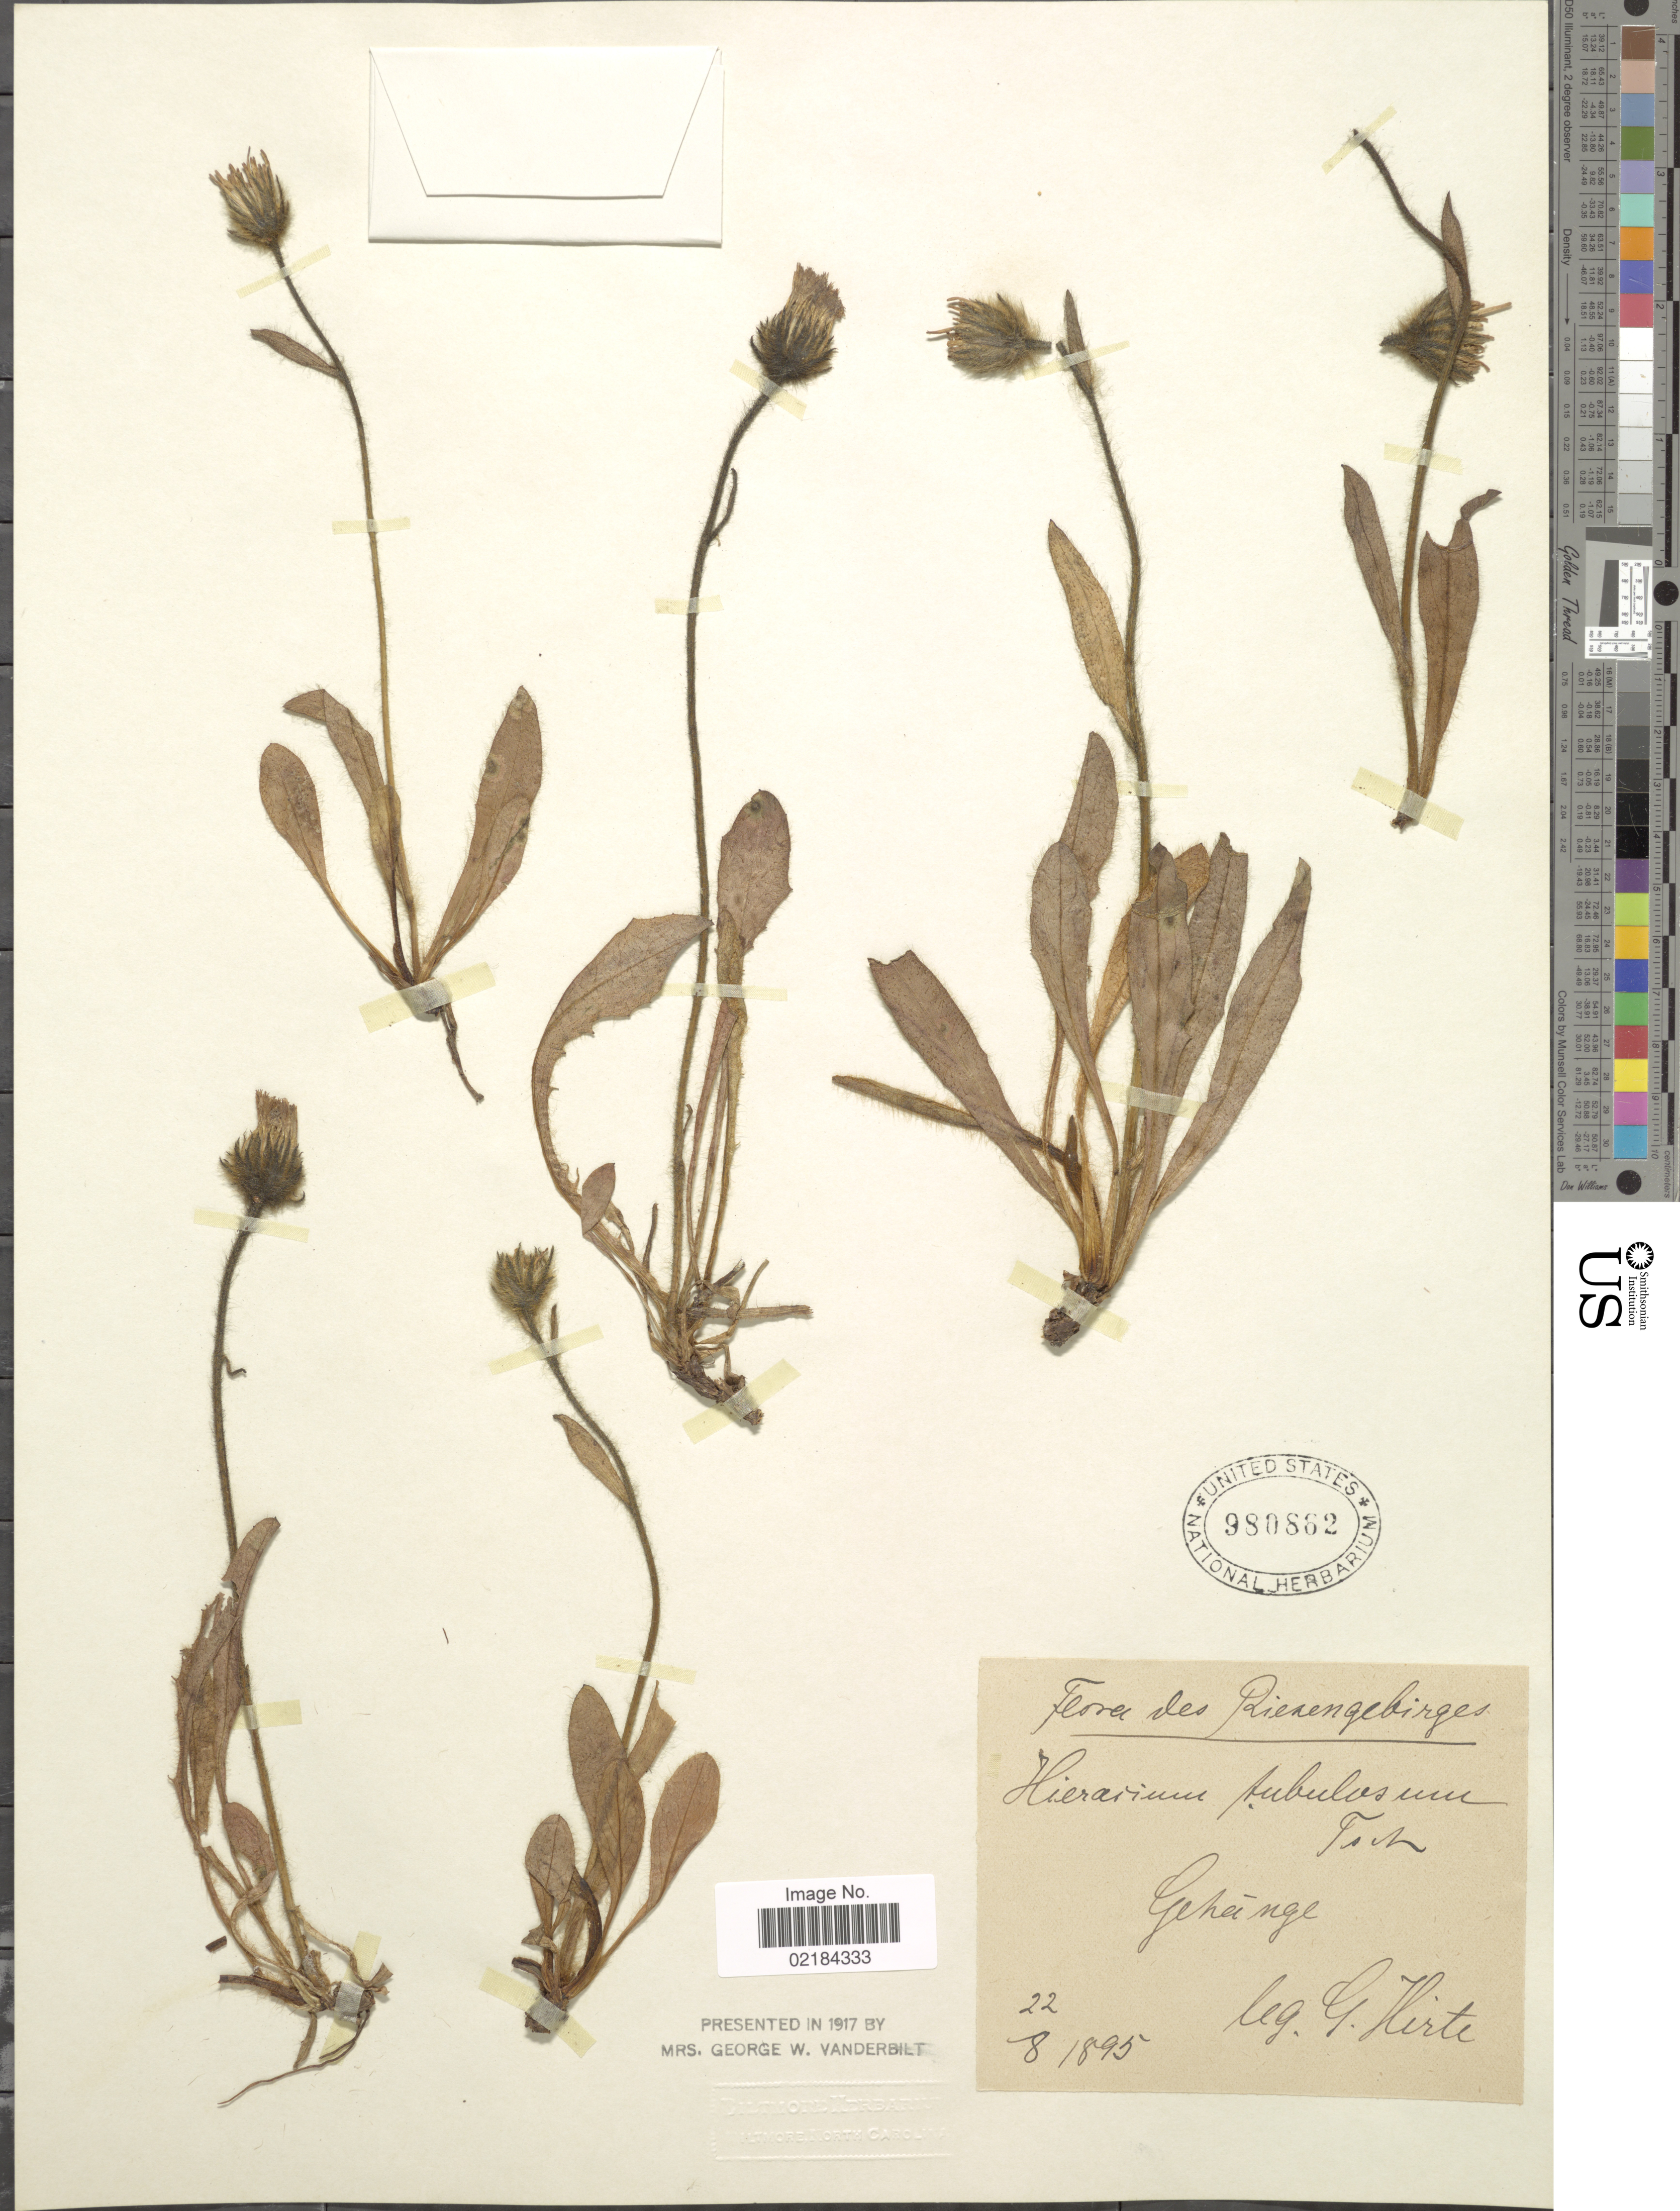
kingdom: Plantae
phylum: Tracheophyta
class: Magnoliopsida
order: Asterales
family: Asteraceae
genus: Hieracium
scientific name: Hieracium alpinum subsp. tubulosum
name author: (Tausch) Zahn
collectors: G. Hirte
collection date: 1895-08-22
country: Poland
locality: Riesengebirges. Gehange [interpreted]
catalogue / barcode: US 980862